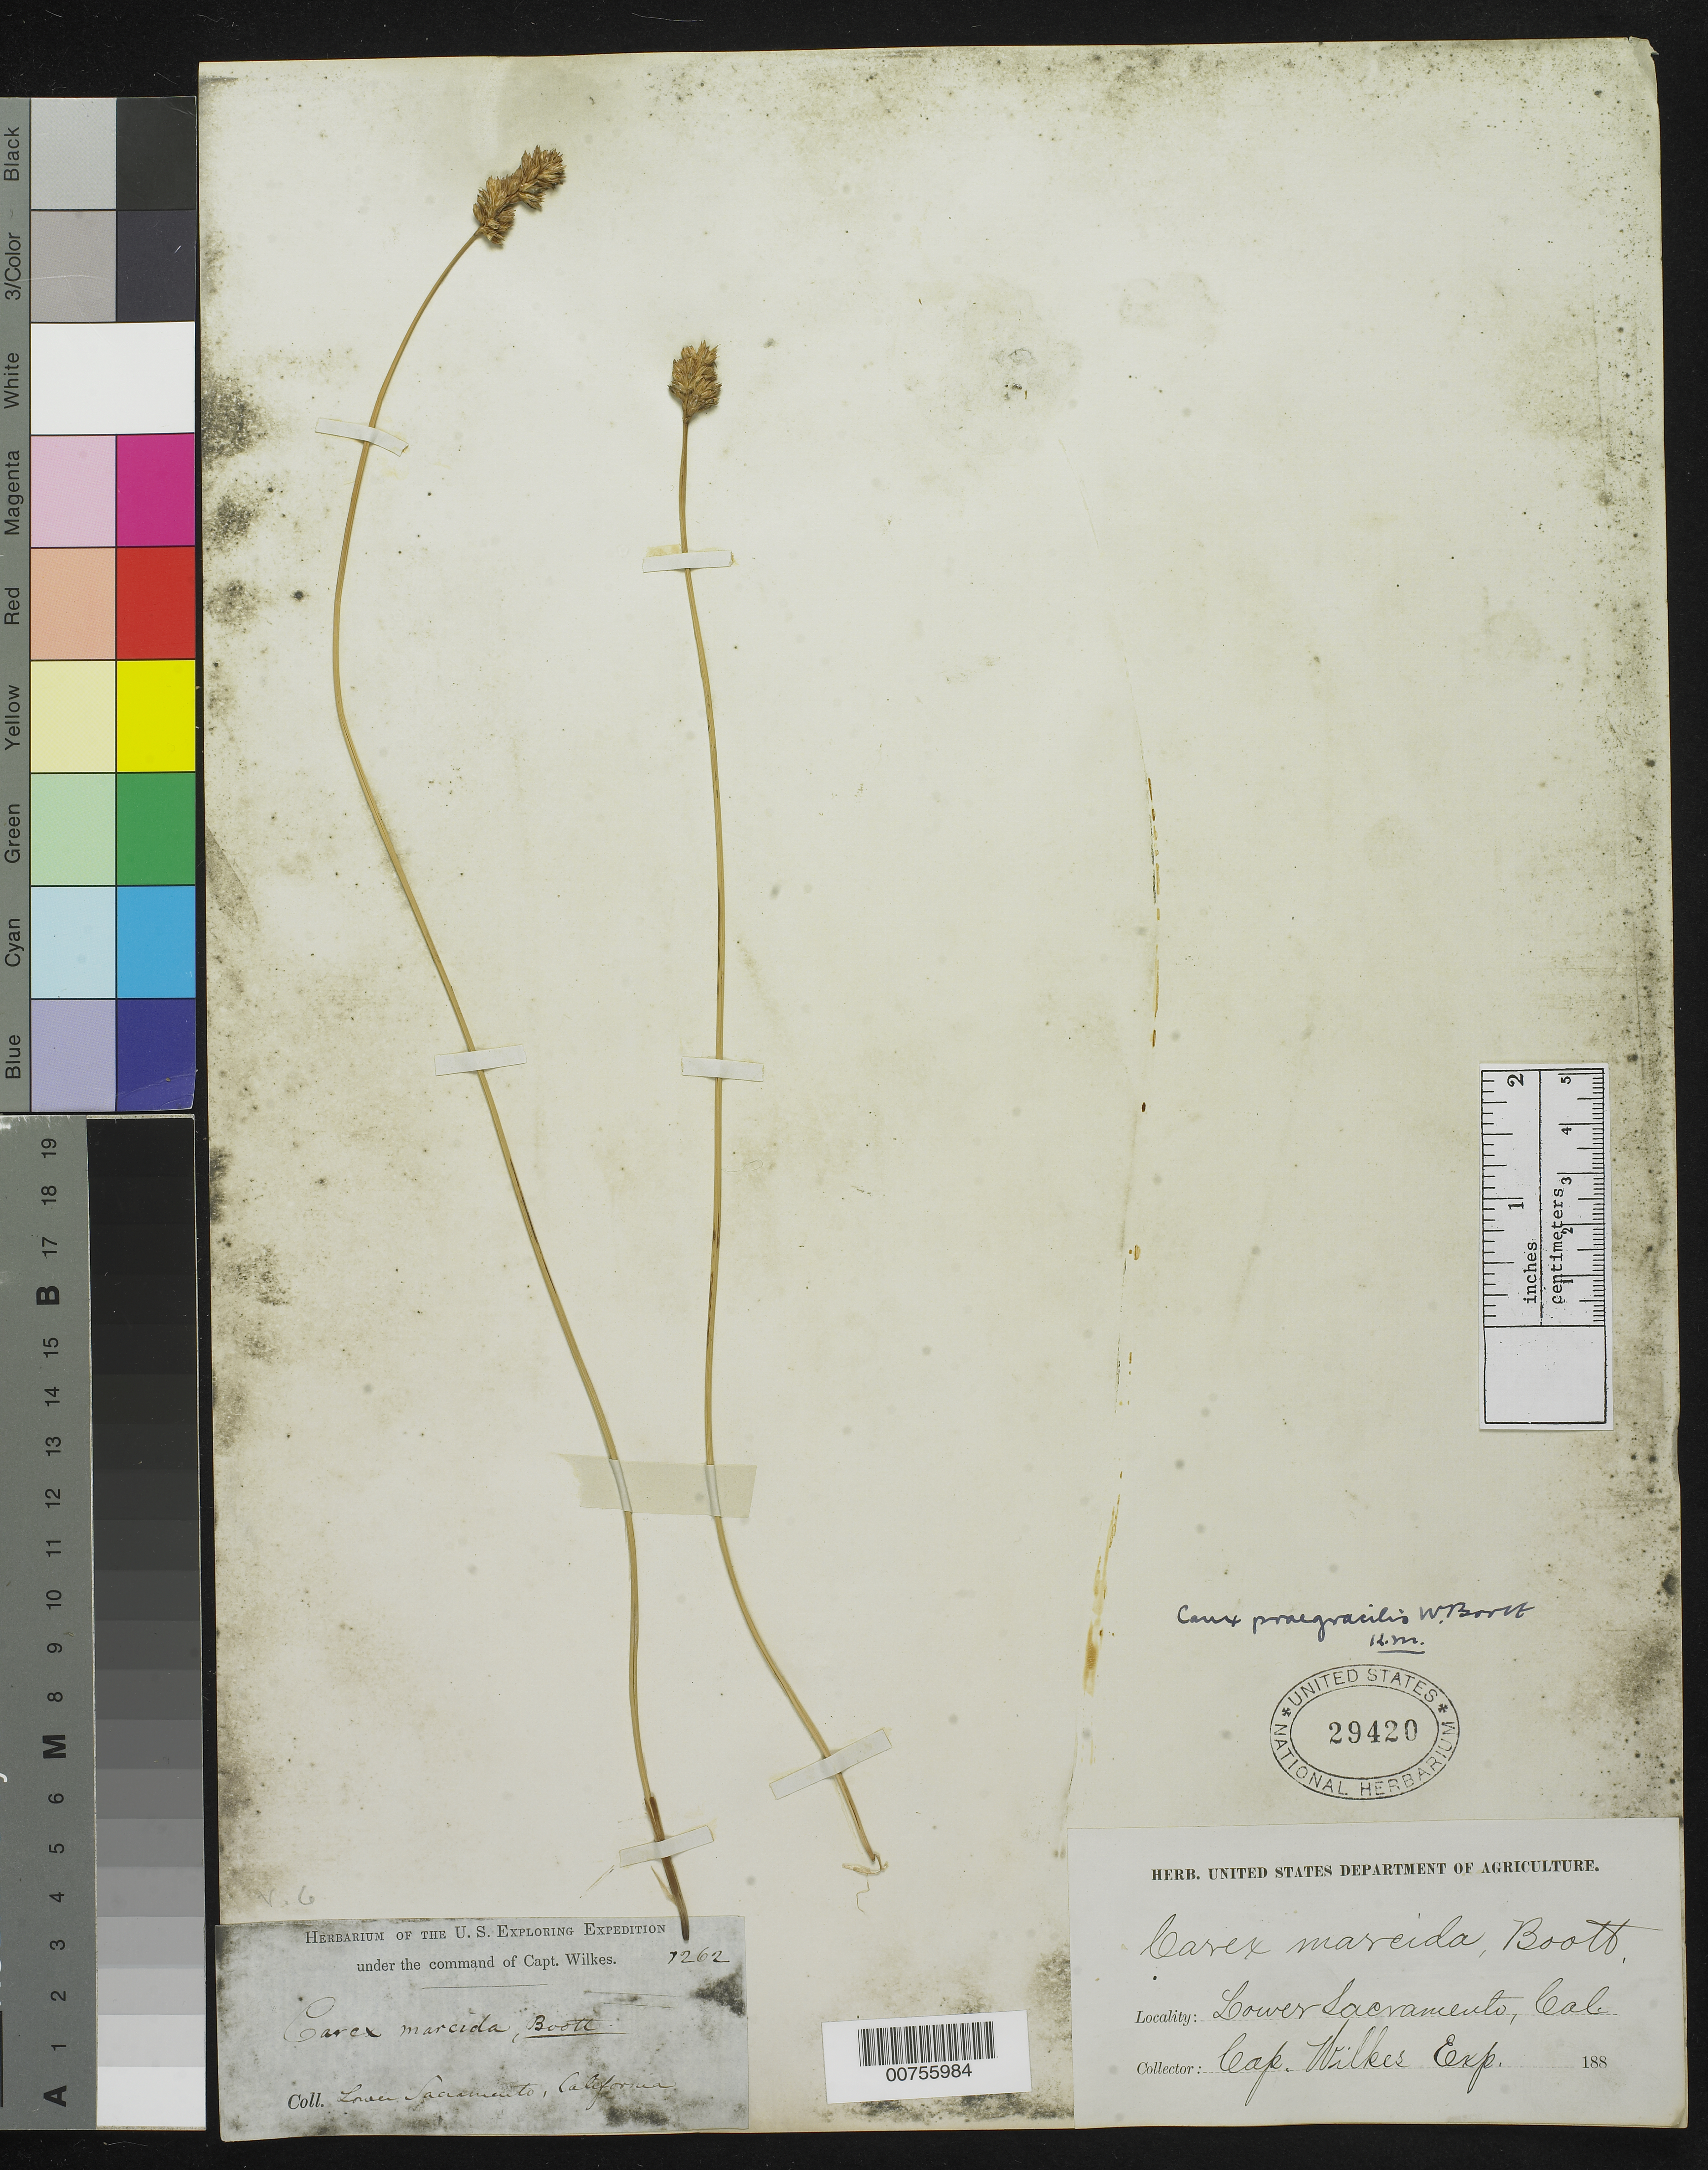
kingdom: Plantae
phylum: Tracheophyta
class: Liliopsida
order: Poales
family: Cyperaceae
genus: Carex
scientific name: Carex praegracilis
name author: W. Boott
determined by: Mackenzie, K. K.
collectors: Wilkes Explor. Exped.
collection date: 1838/1842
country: United States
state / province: California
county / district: Sacramento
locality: Lower Sacramento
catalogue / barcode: US 29420